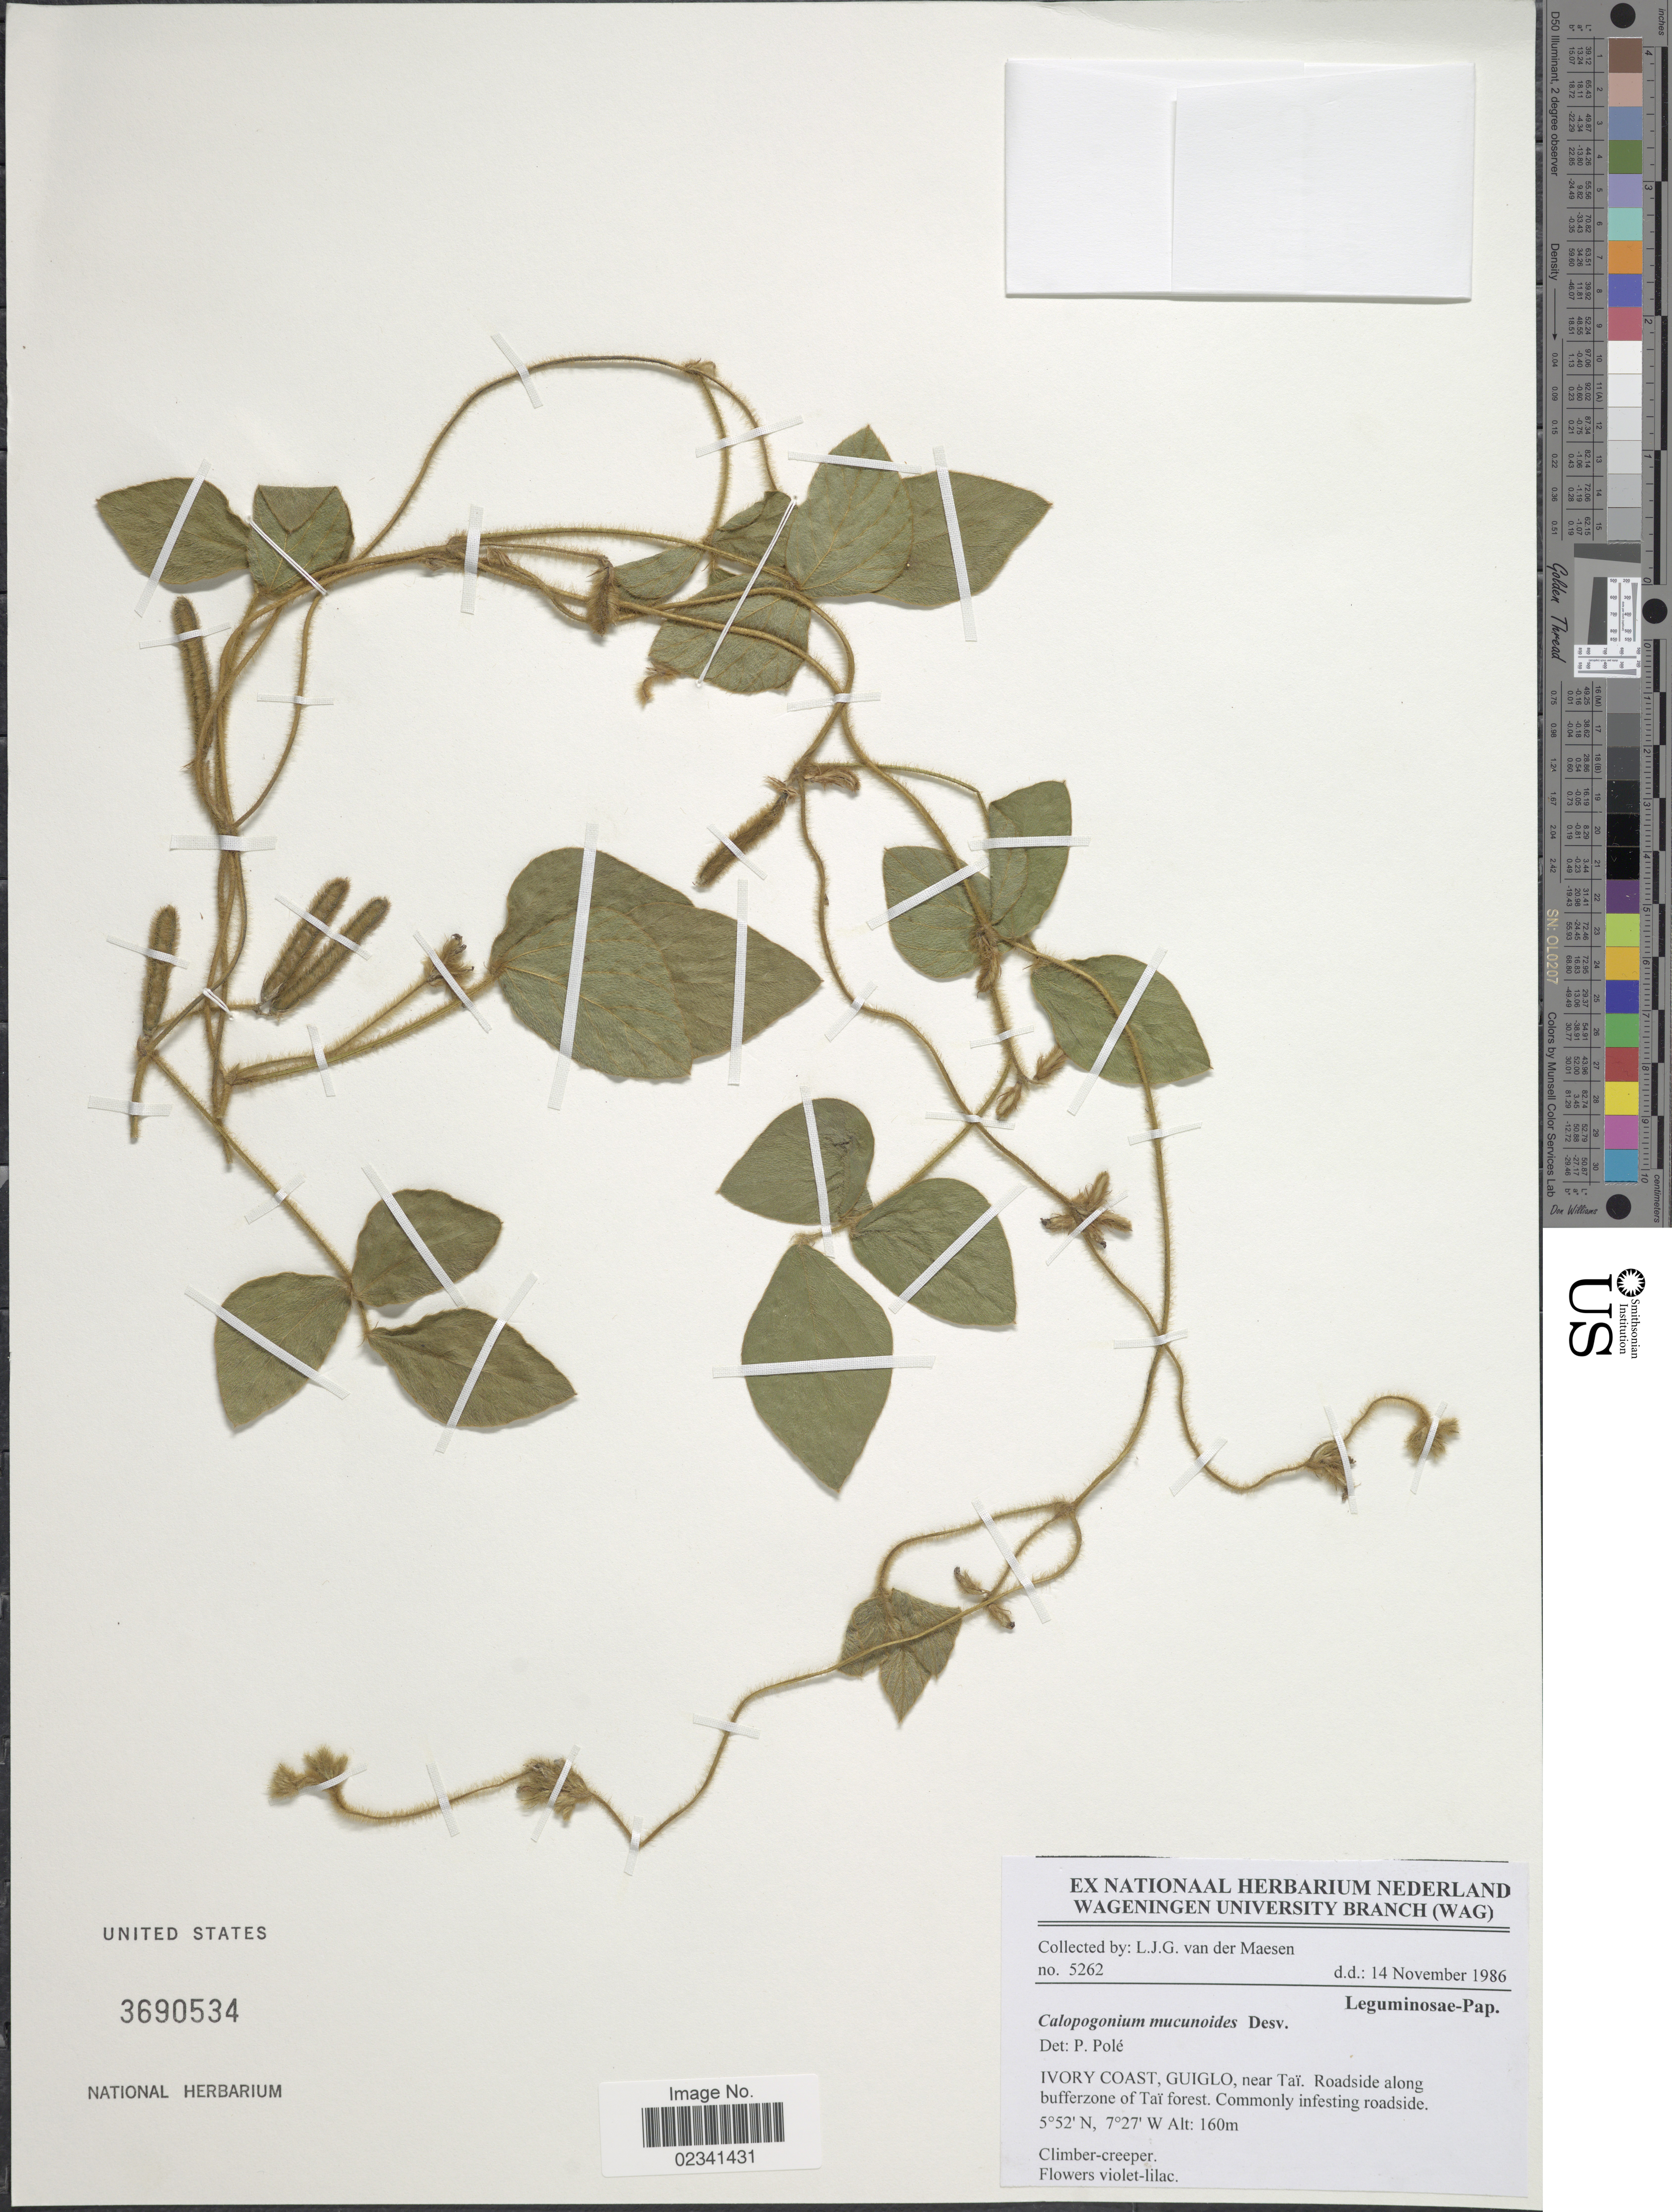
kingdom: Plantae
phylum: Tracheophyta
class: Magnoliopsida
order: Fabales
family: Fabaceae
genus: Calopogonium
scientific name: Calopogonium mucunoides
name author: Desv.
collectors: L. van der Maesen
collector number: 5262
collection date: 1986-11-14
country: Ivory Coast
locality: Guiglo, near Tai. Roadside along bufferzone of Tai forest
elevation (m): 160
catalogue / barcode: US 3690534